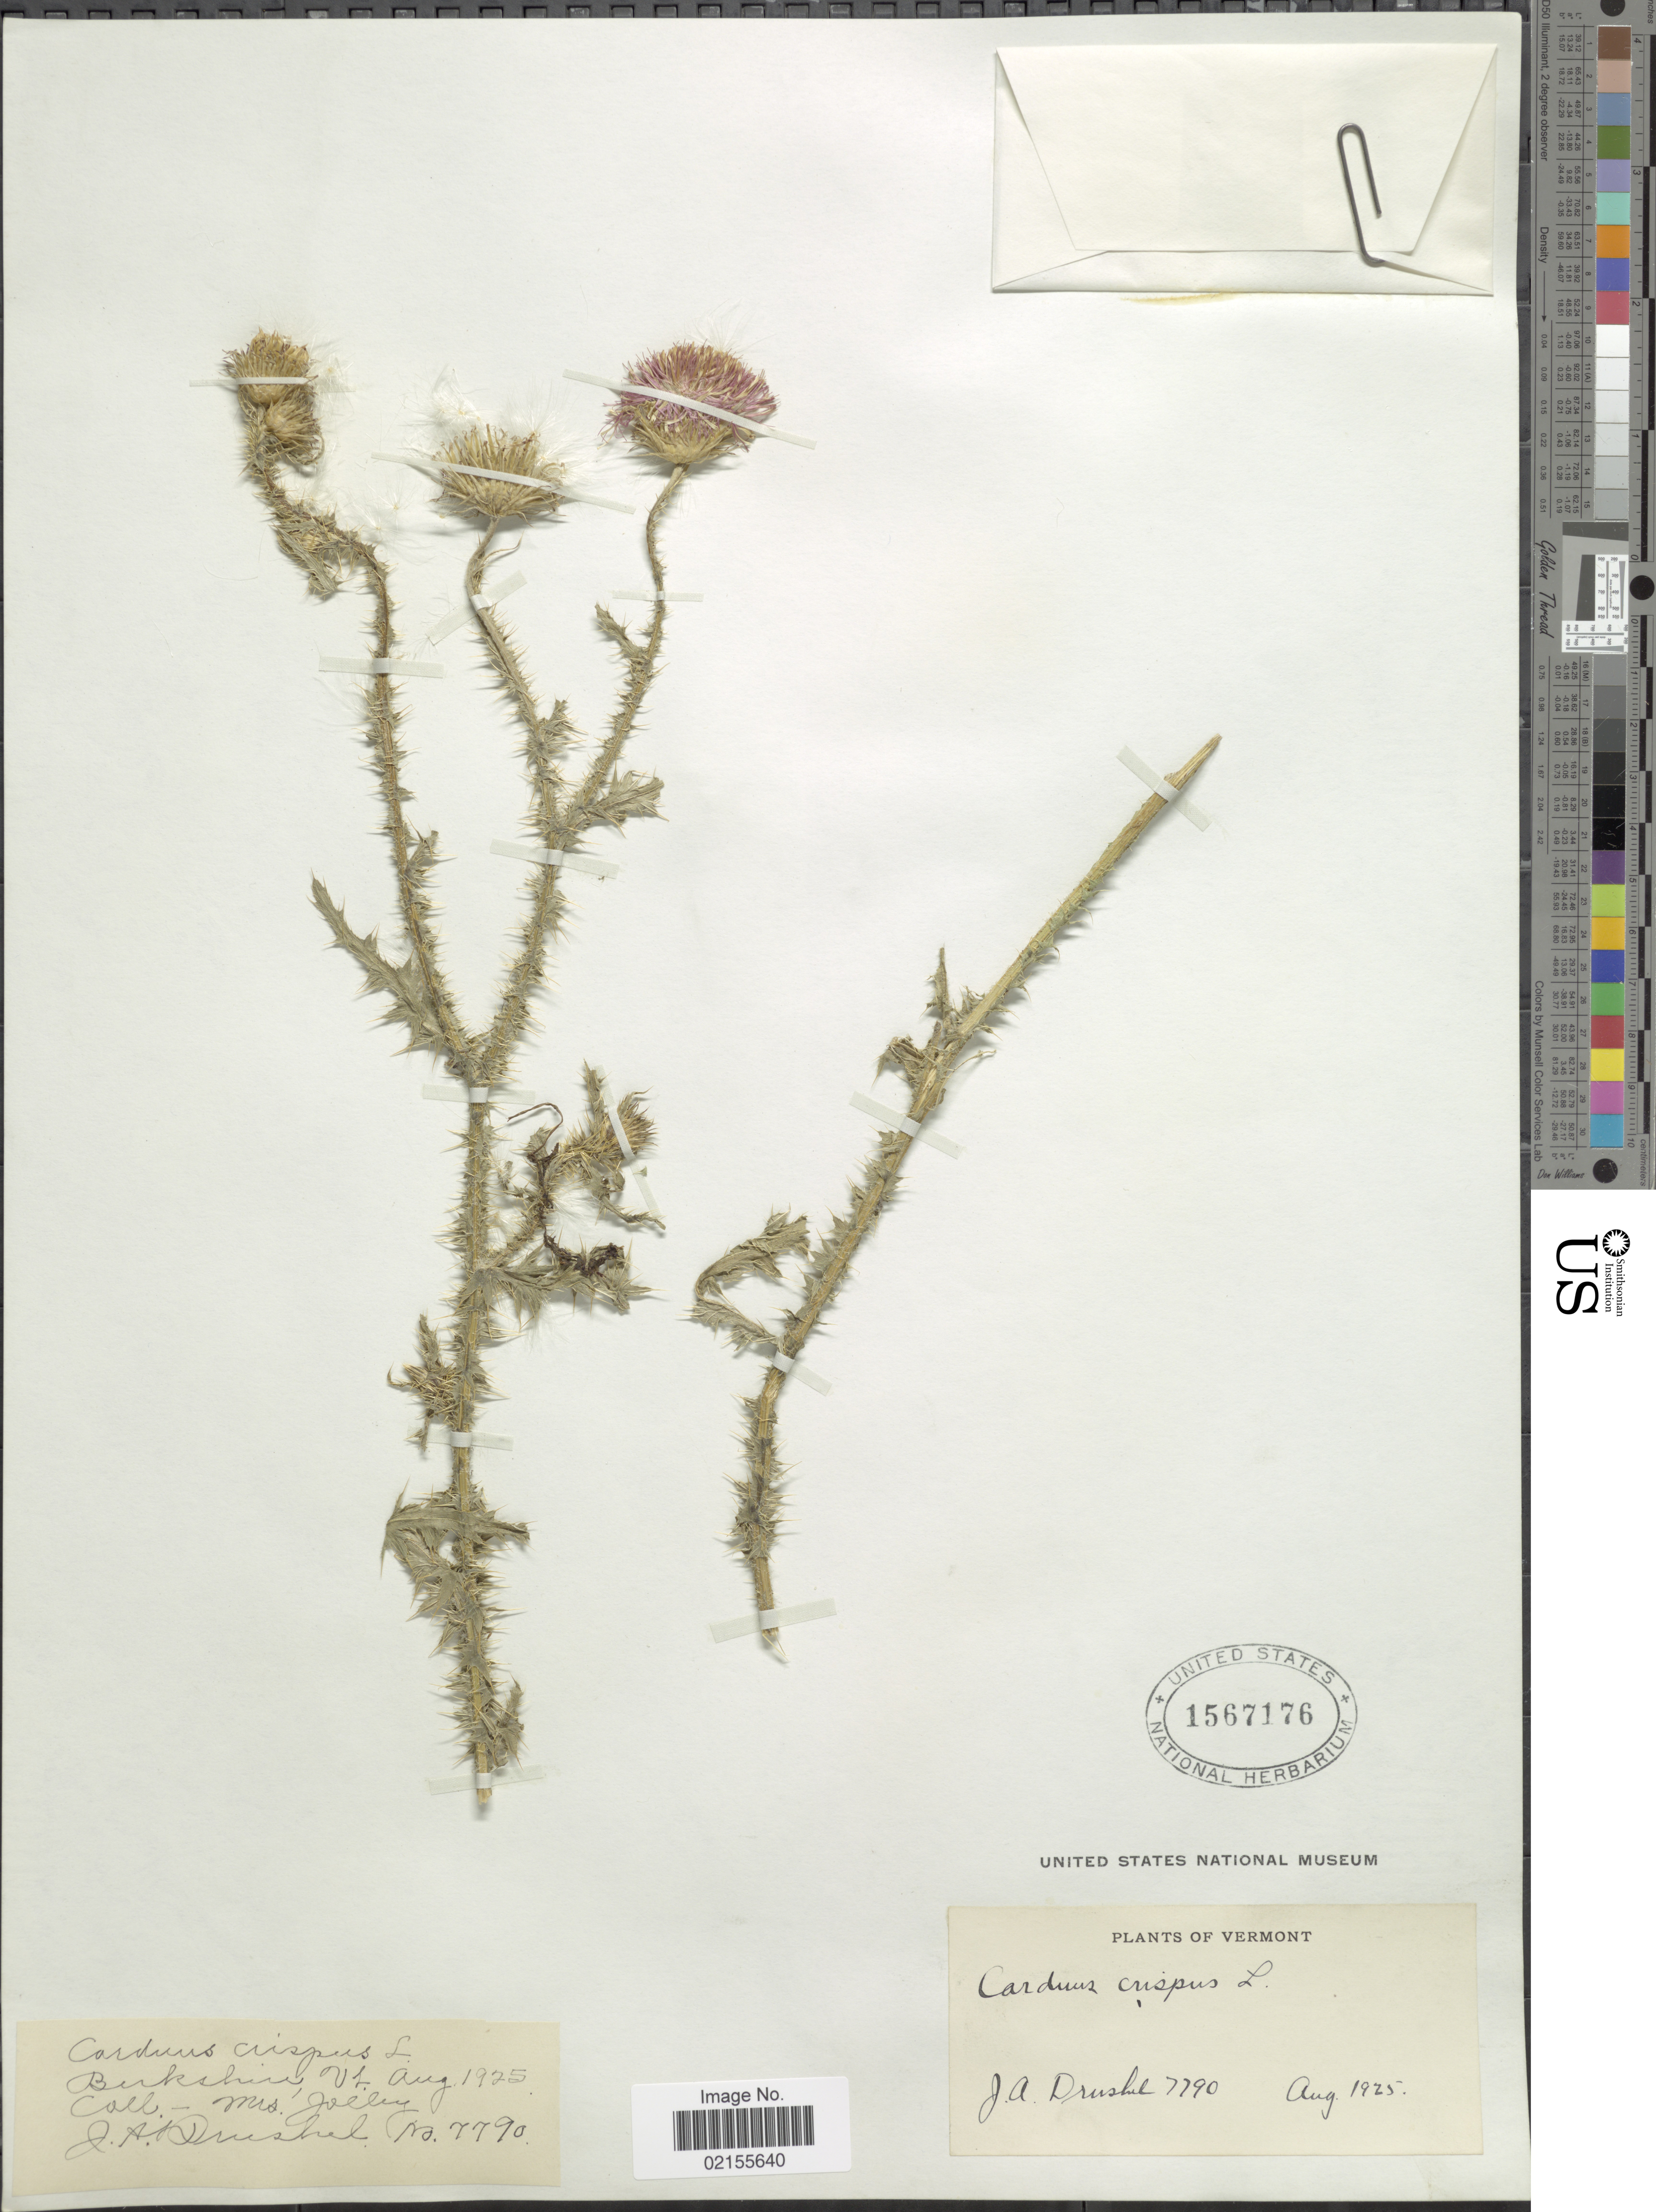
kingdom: Plantae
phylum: Tracheophyta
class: Magnoliopsida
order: Asterales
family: Asteraceae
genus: Carduus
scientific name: Carduus crispus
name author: L.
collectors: J. A. Drushel & Jolley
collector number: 7790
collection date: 1925-08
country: United States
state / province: Vermont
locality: Berkshire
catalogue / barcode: US 1567176